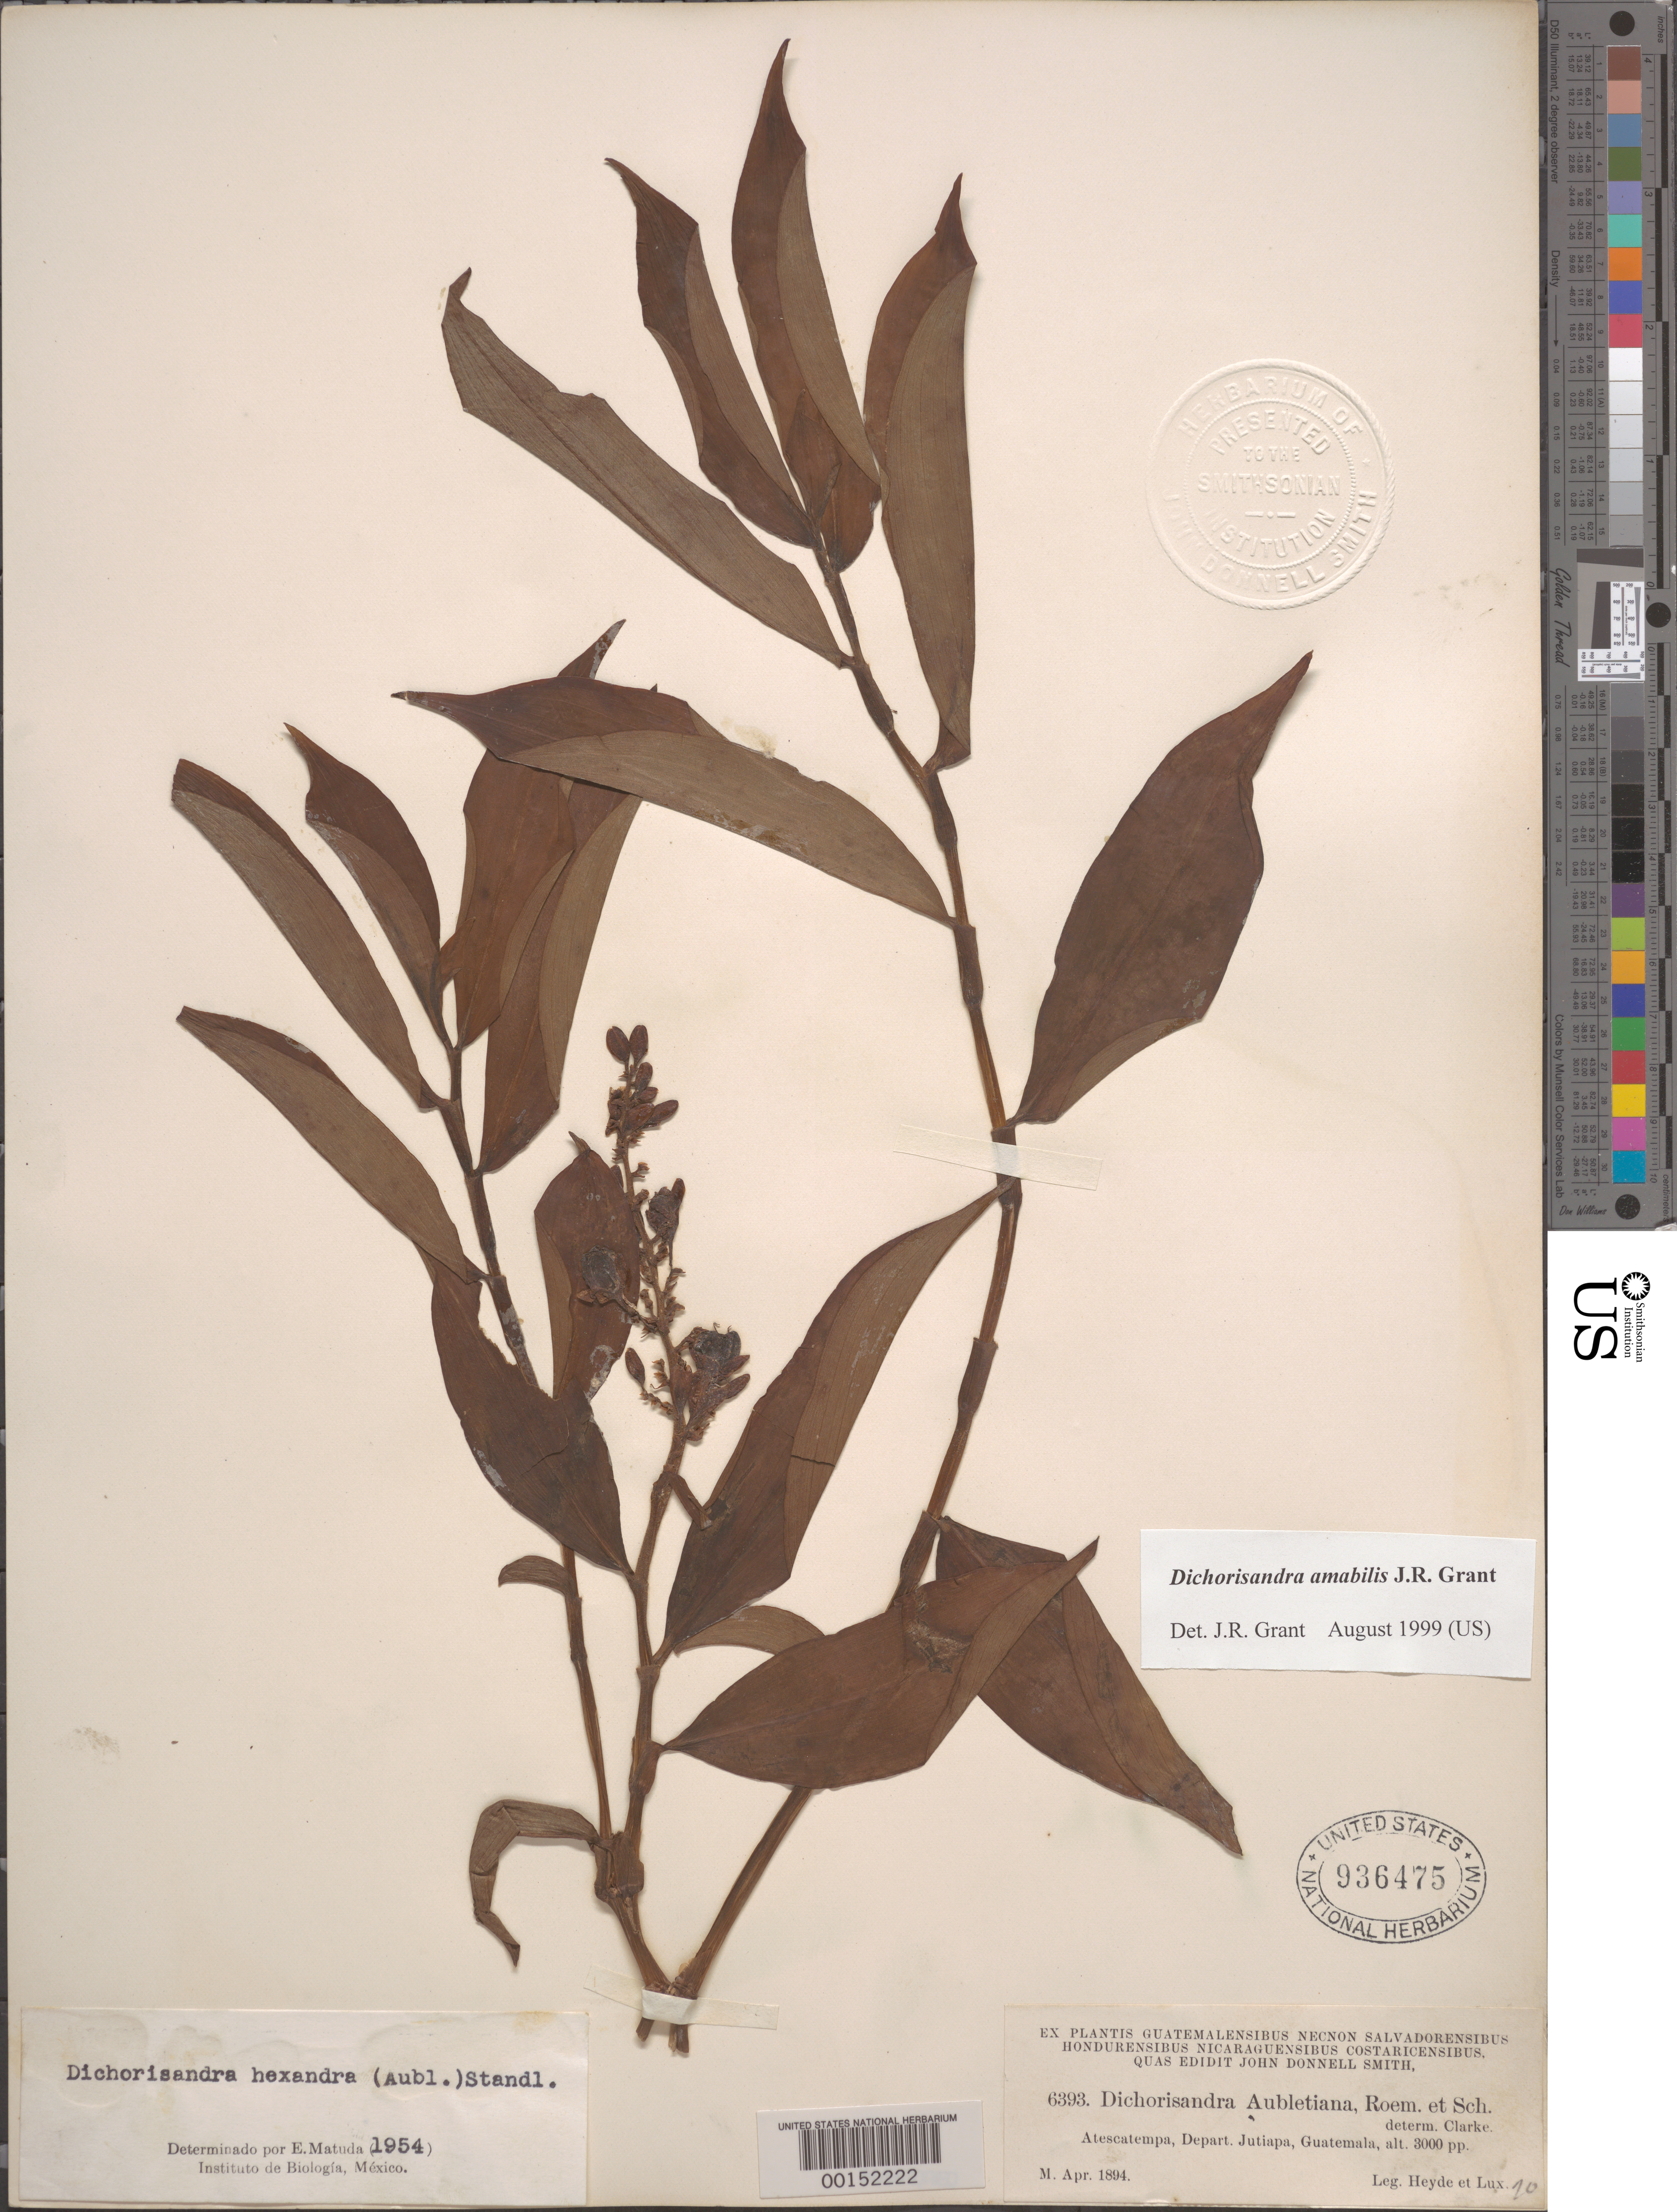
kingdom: Plantae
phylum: Tracheophyta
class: Liliopsida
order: Commelinales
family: Commelinaceae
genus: Dichorisandra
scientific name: Dichorisandra hexandra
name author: (Aubl.) Standl.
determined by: Matuda, E.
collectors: E. T. Heyde & E. Lux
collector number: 6393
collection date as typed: Apr 1894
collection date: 1894-04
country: Guatemala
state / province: Jutiapa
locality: Atescatempa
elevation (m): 915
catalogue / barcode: US 936475